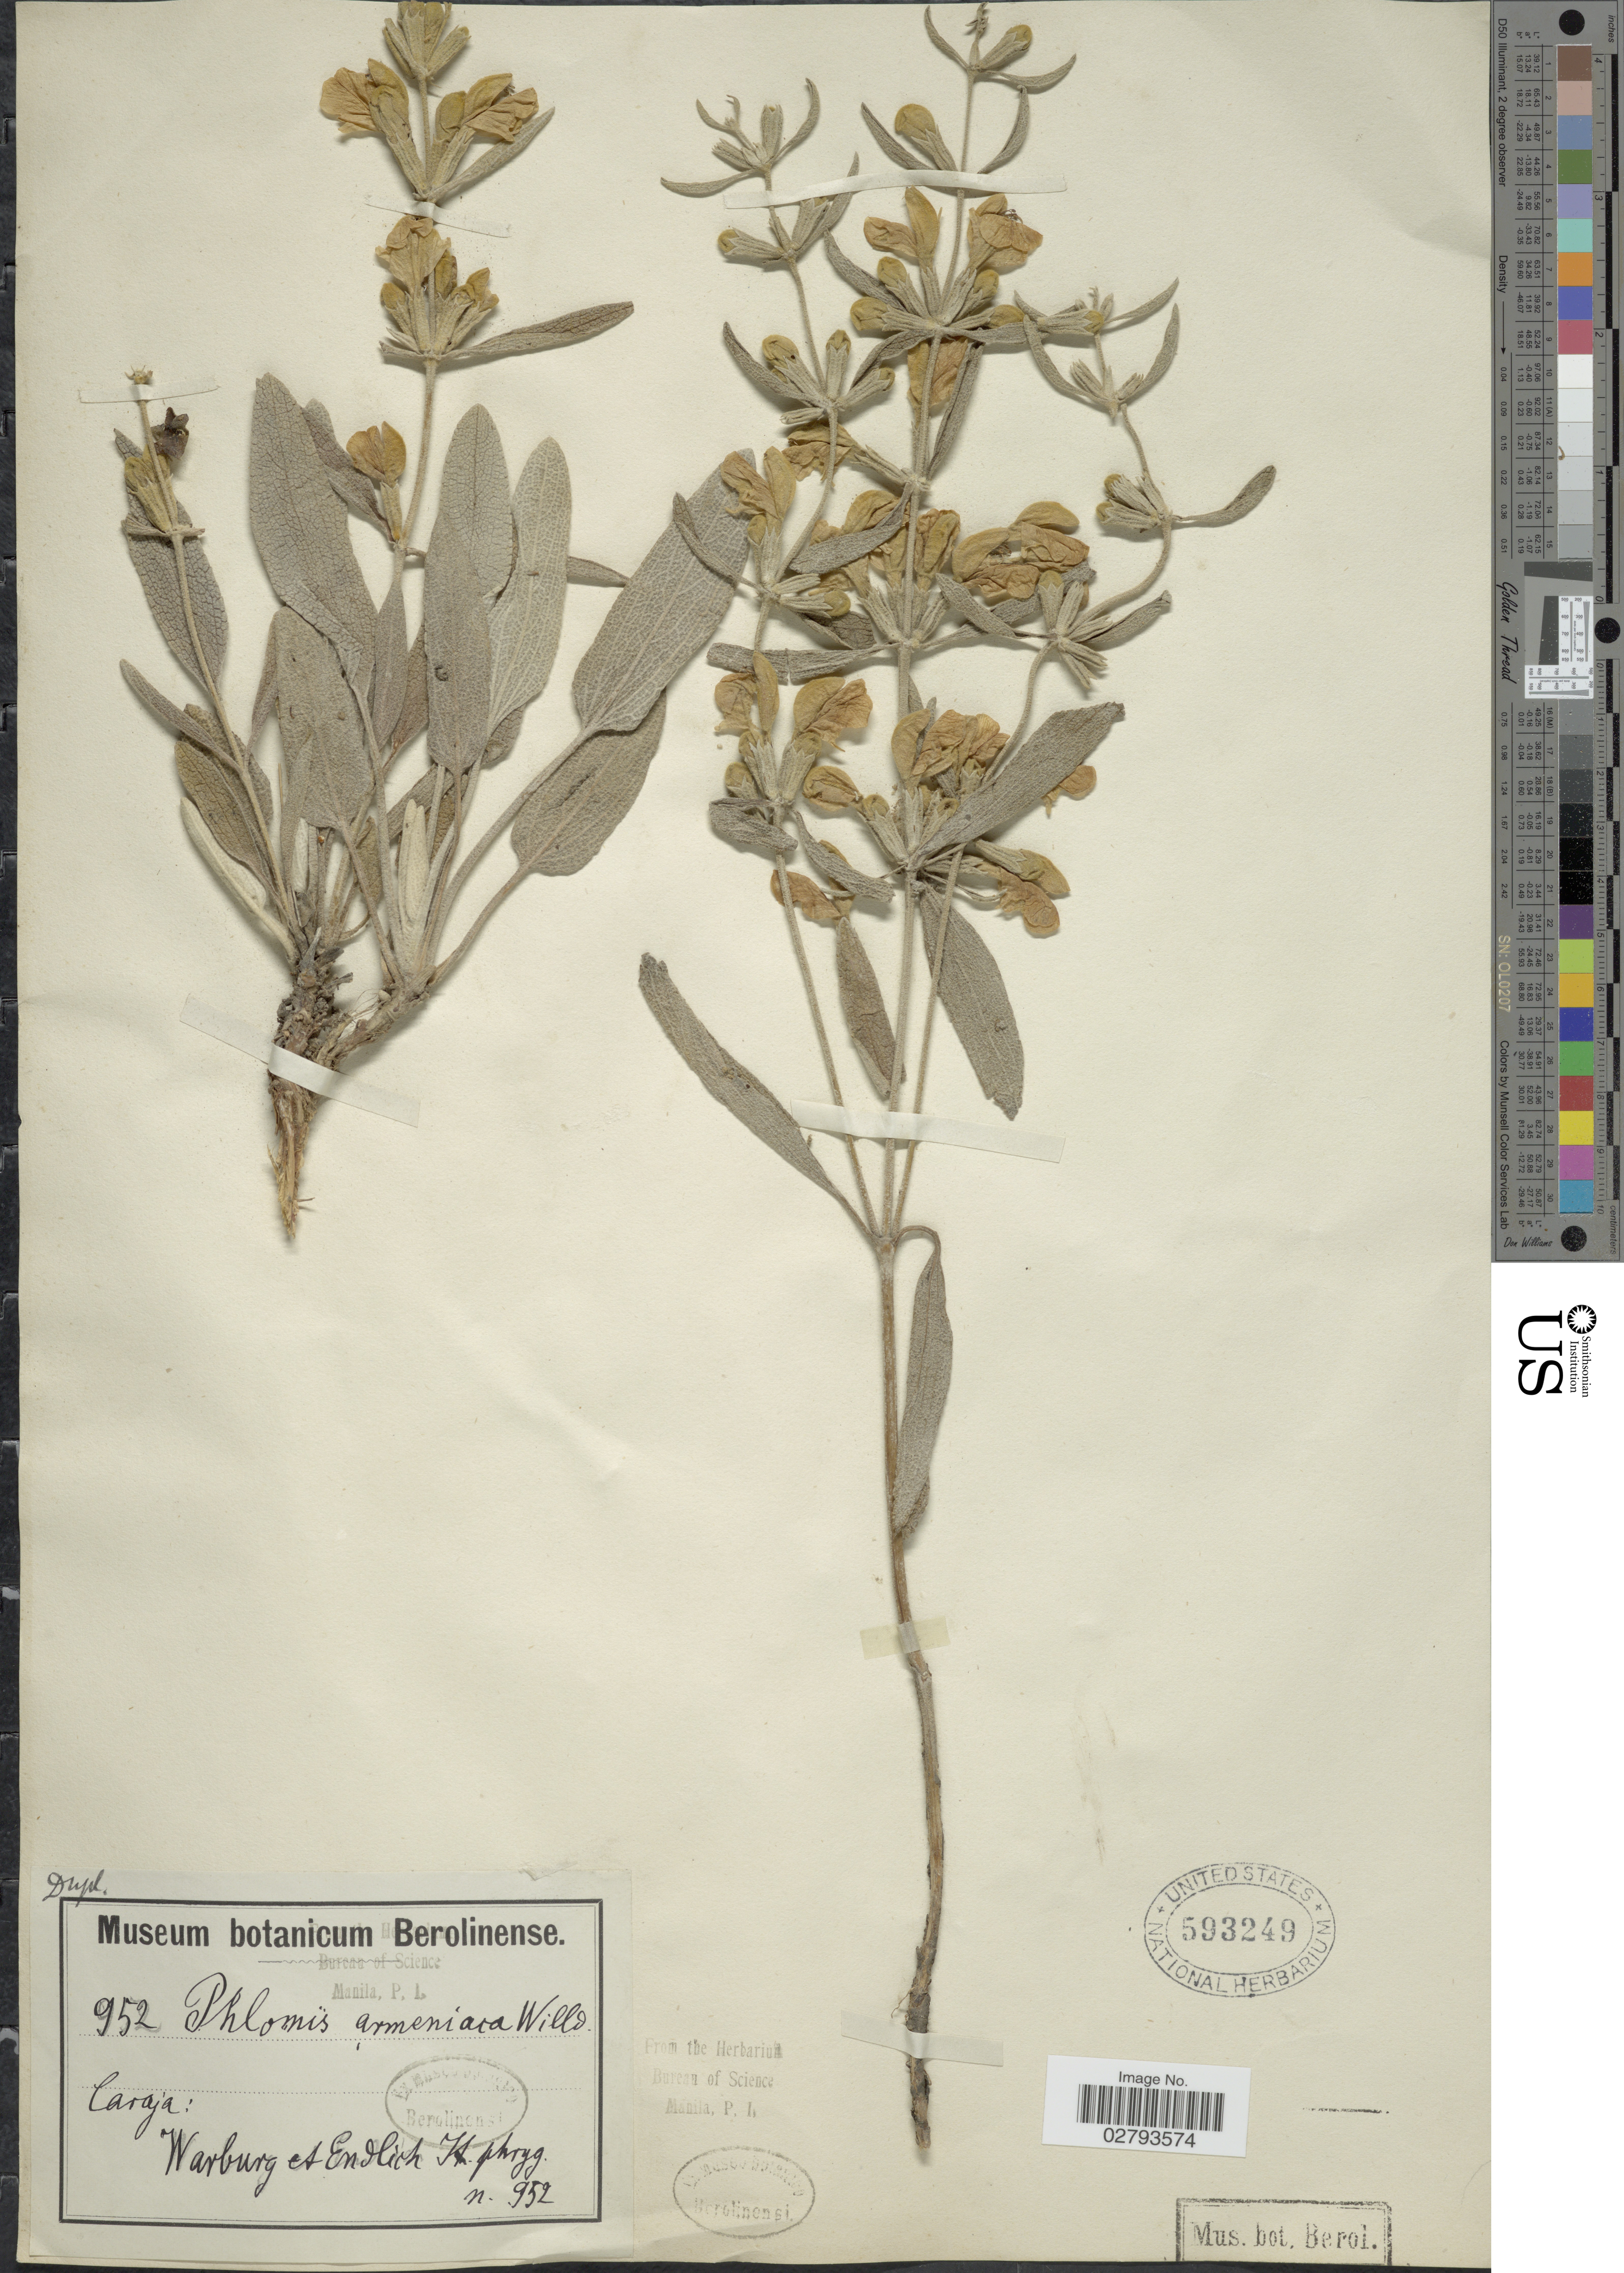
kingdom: Plantae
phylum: Tracheophyta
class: Magnoliopsida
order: Lamiales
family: Lamiaceae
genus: Phlomis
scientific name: Phlomis armeniaca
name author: Willd.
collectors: Warburg & Endlich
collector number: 952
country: Turkey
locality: Caraja: It. phryg.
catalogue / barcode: US 593249